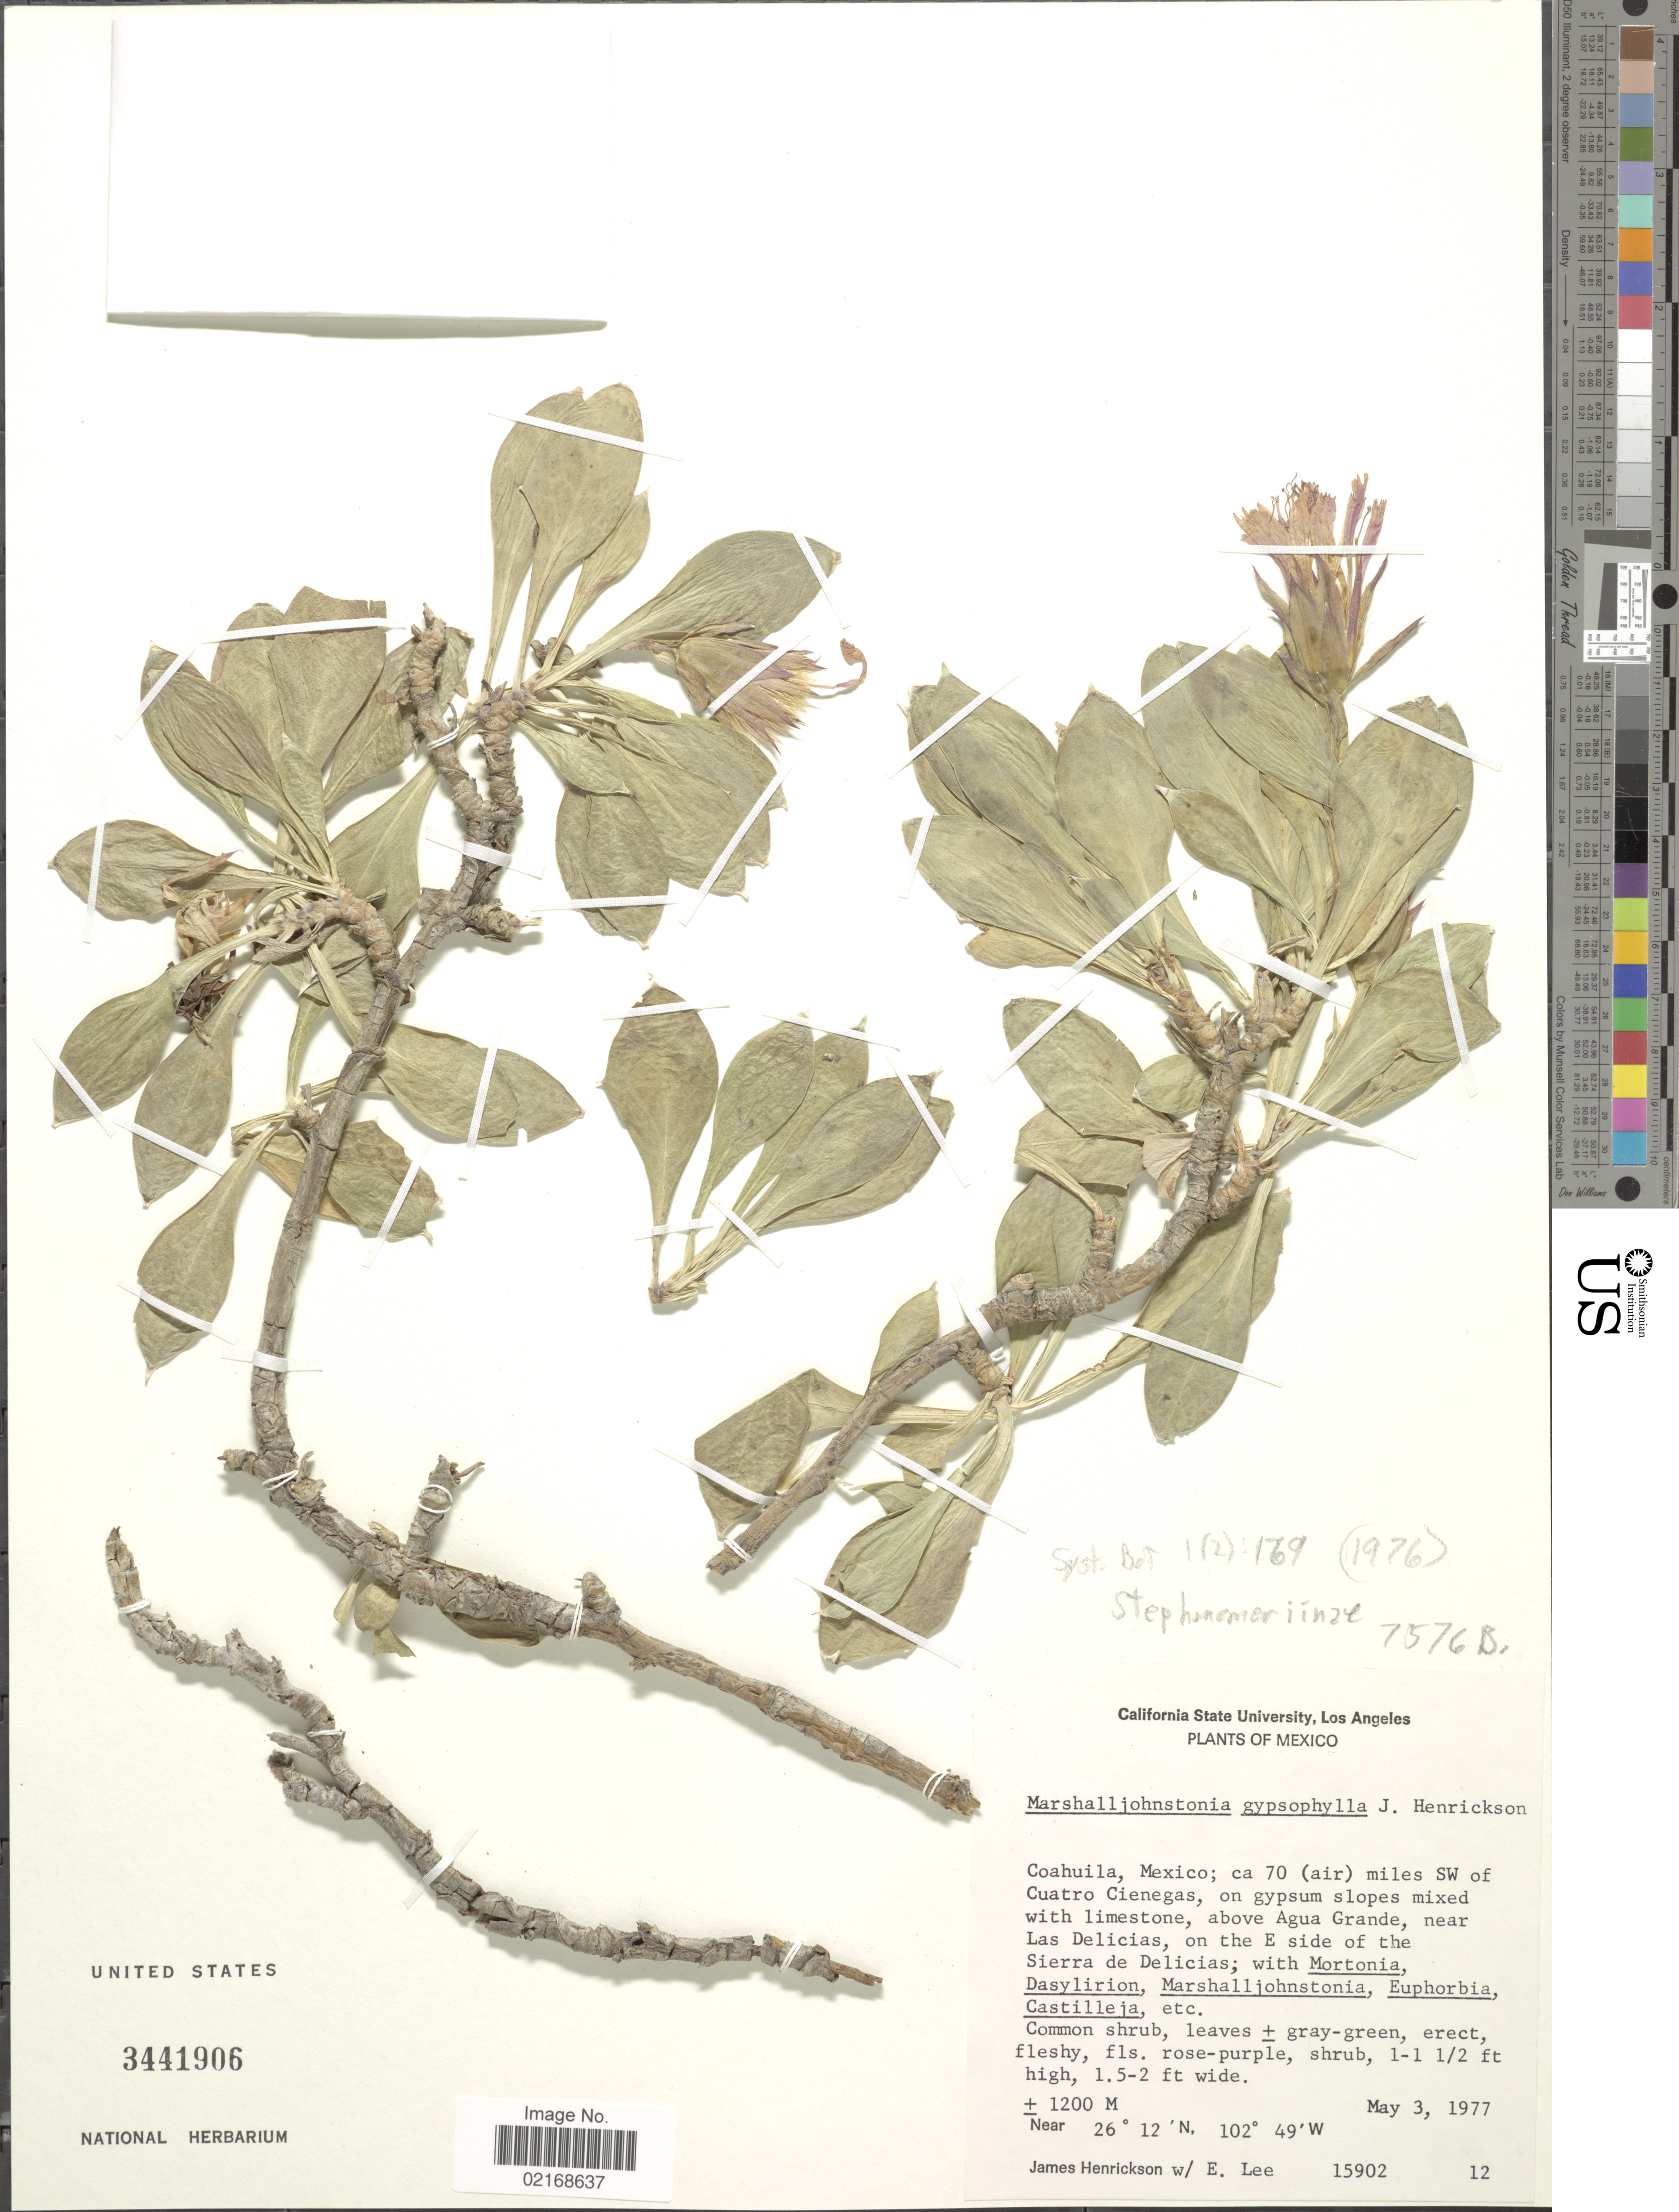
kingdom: Plantae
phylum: Tracheophyta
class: Magnoliopsida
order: Asterales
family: Asteraceae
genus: Marshalljohnstonia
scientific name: Marshalljohnstonia gypsophila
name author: Henrickson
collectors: J. S. Henrickson & E. Lee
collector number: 15902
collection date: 1977-05-03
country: Mexico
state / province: Coahuila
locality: Ca 70 (air) miles SW of Cuatro Cienegas, above Agua Grande, near Las Delicias, on the E side of the Sierra de Delicias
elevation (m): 1200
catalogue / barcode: US 3441906